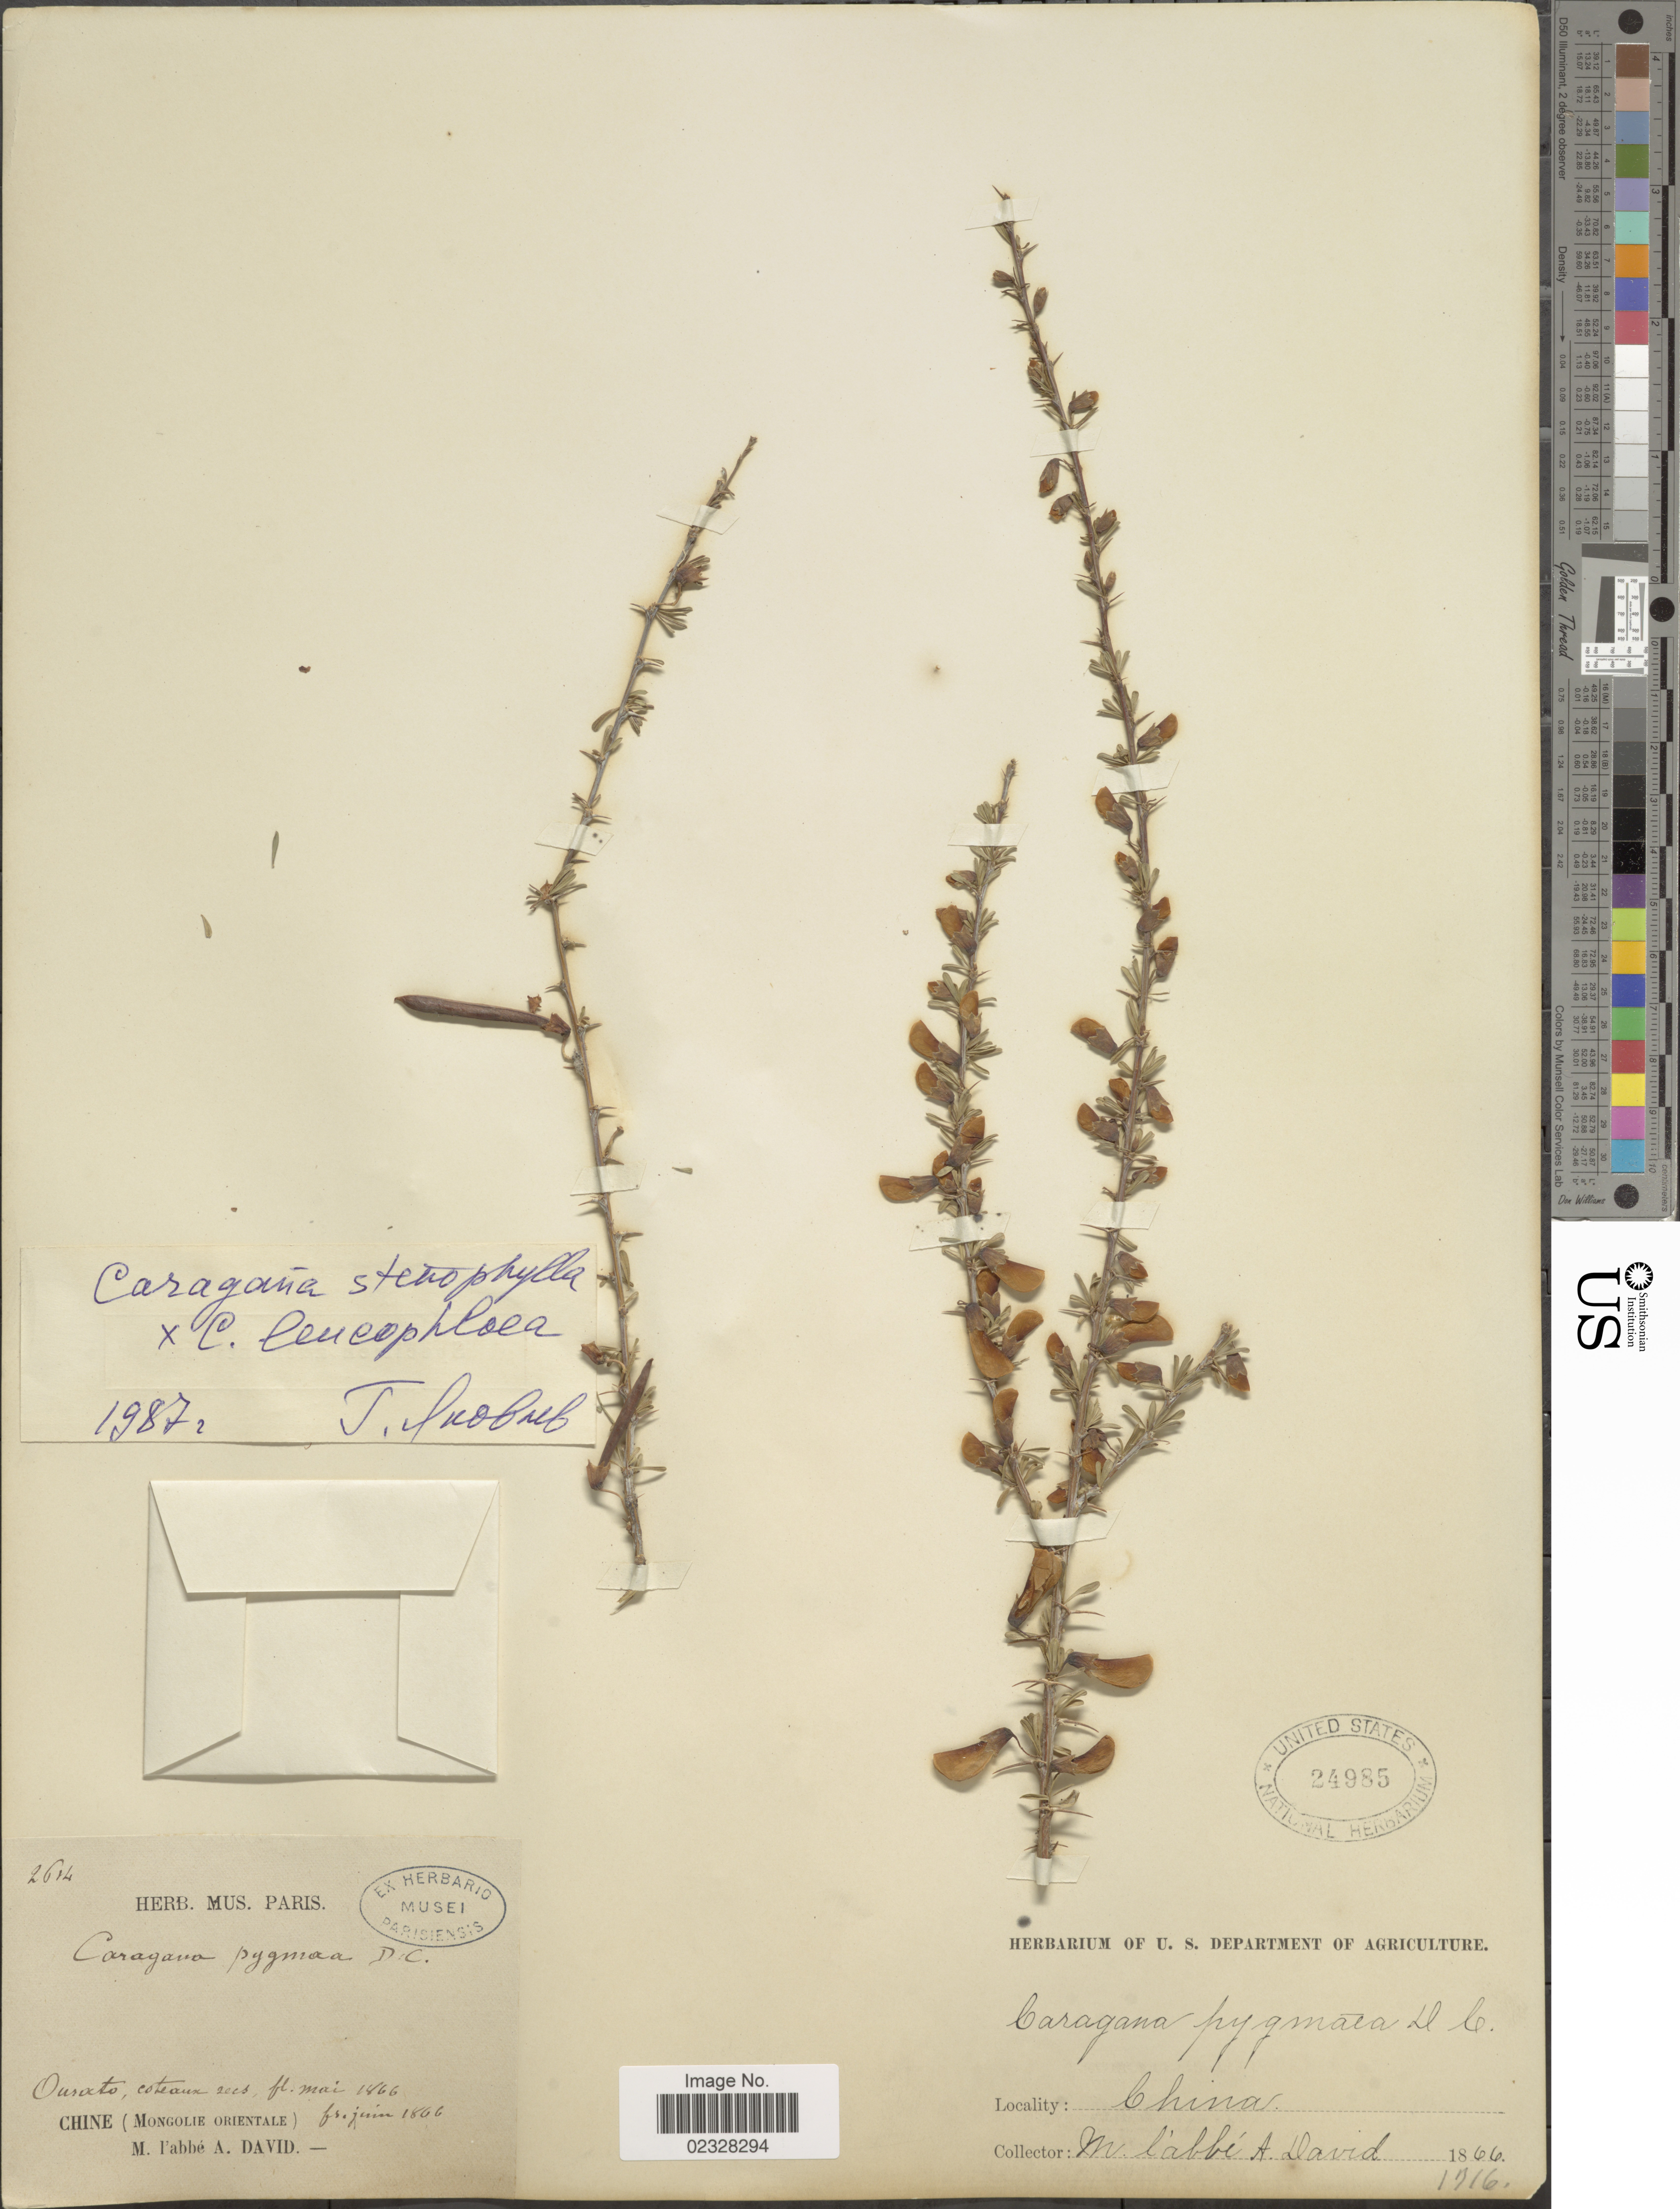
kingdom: Plantae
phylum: Tracheophyta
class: Magnoliopsida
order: Fabales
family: Fabaceae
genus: Caragana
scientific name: Caragana stenophylla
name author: Pojark.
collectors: M. David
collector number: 2614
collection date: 1866-05/1866-06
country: China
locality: Ourato, coteaux secs. [interpreted], (Mongolie orientale).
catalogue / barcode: US 24985